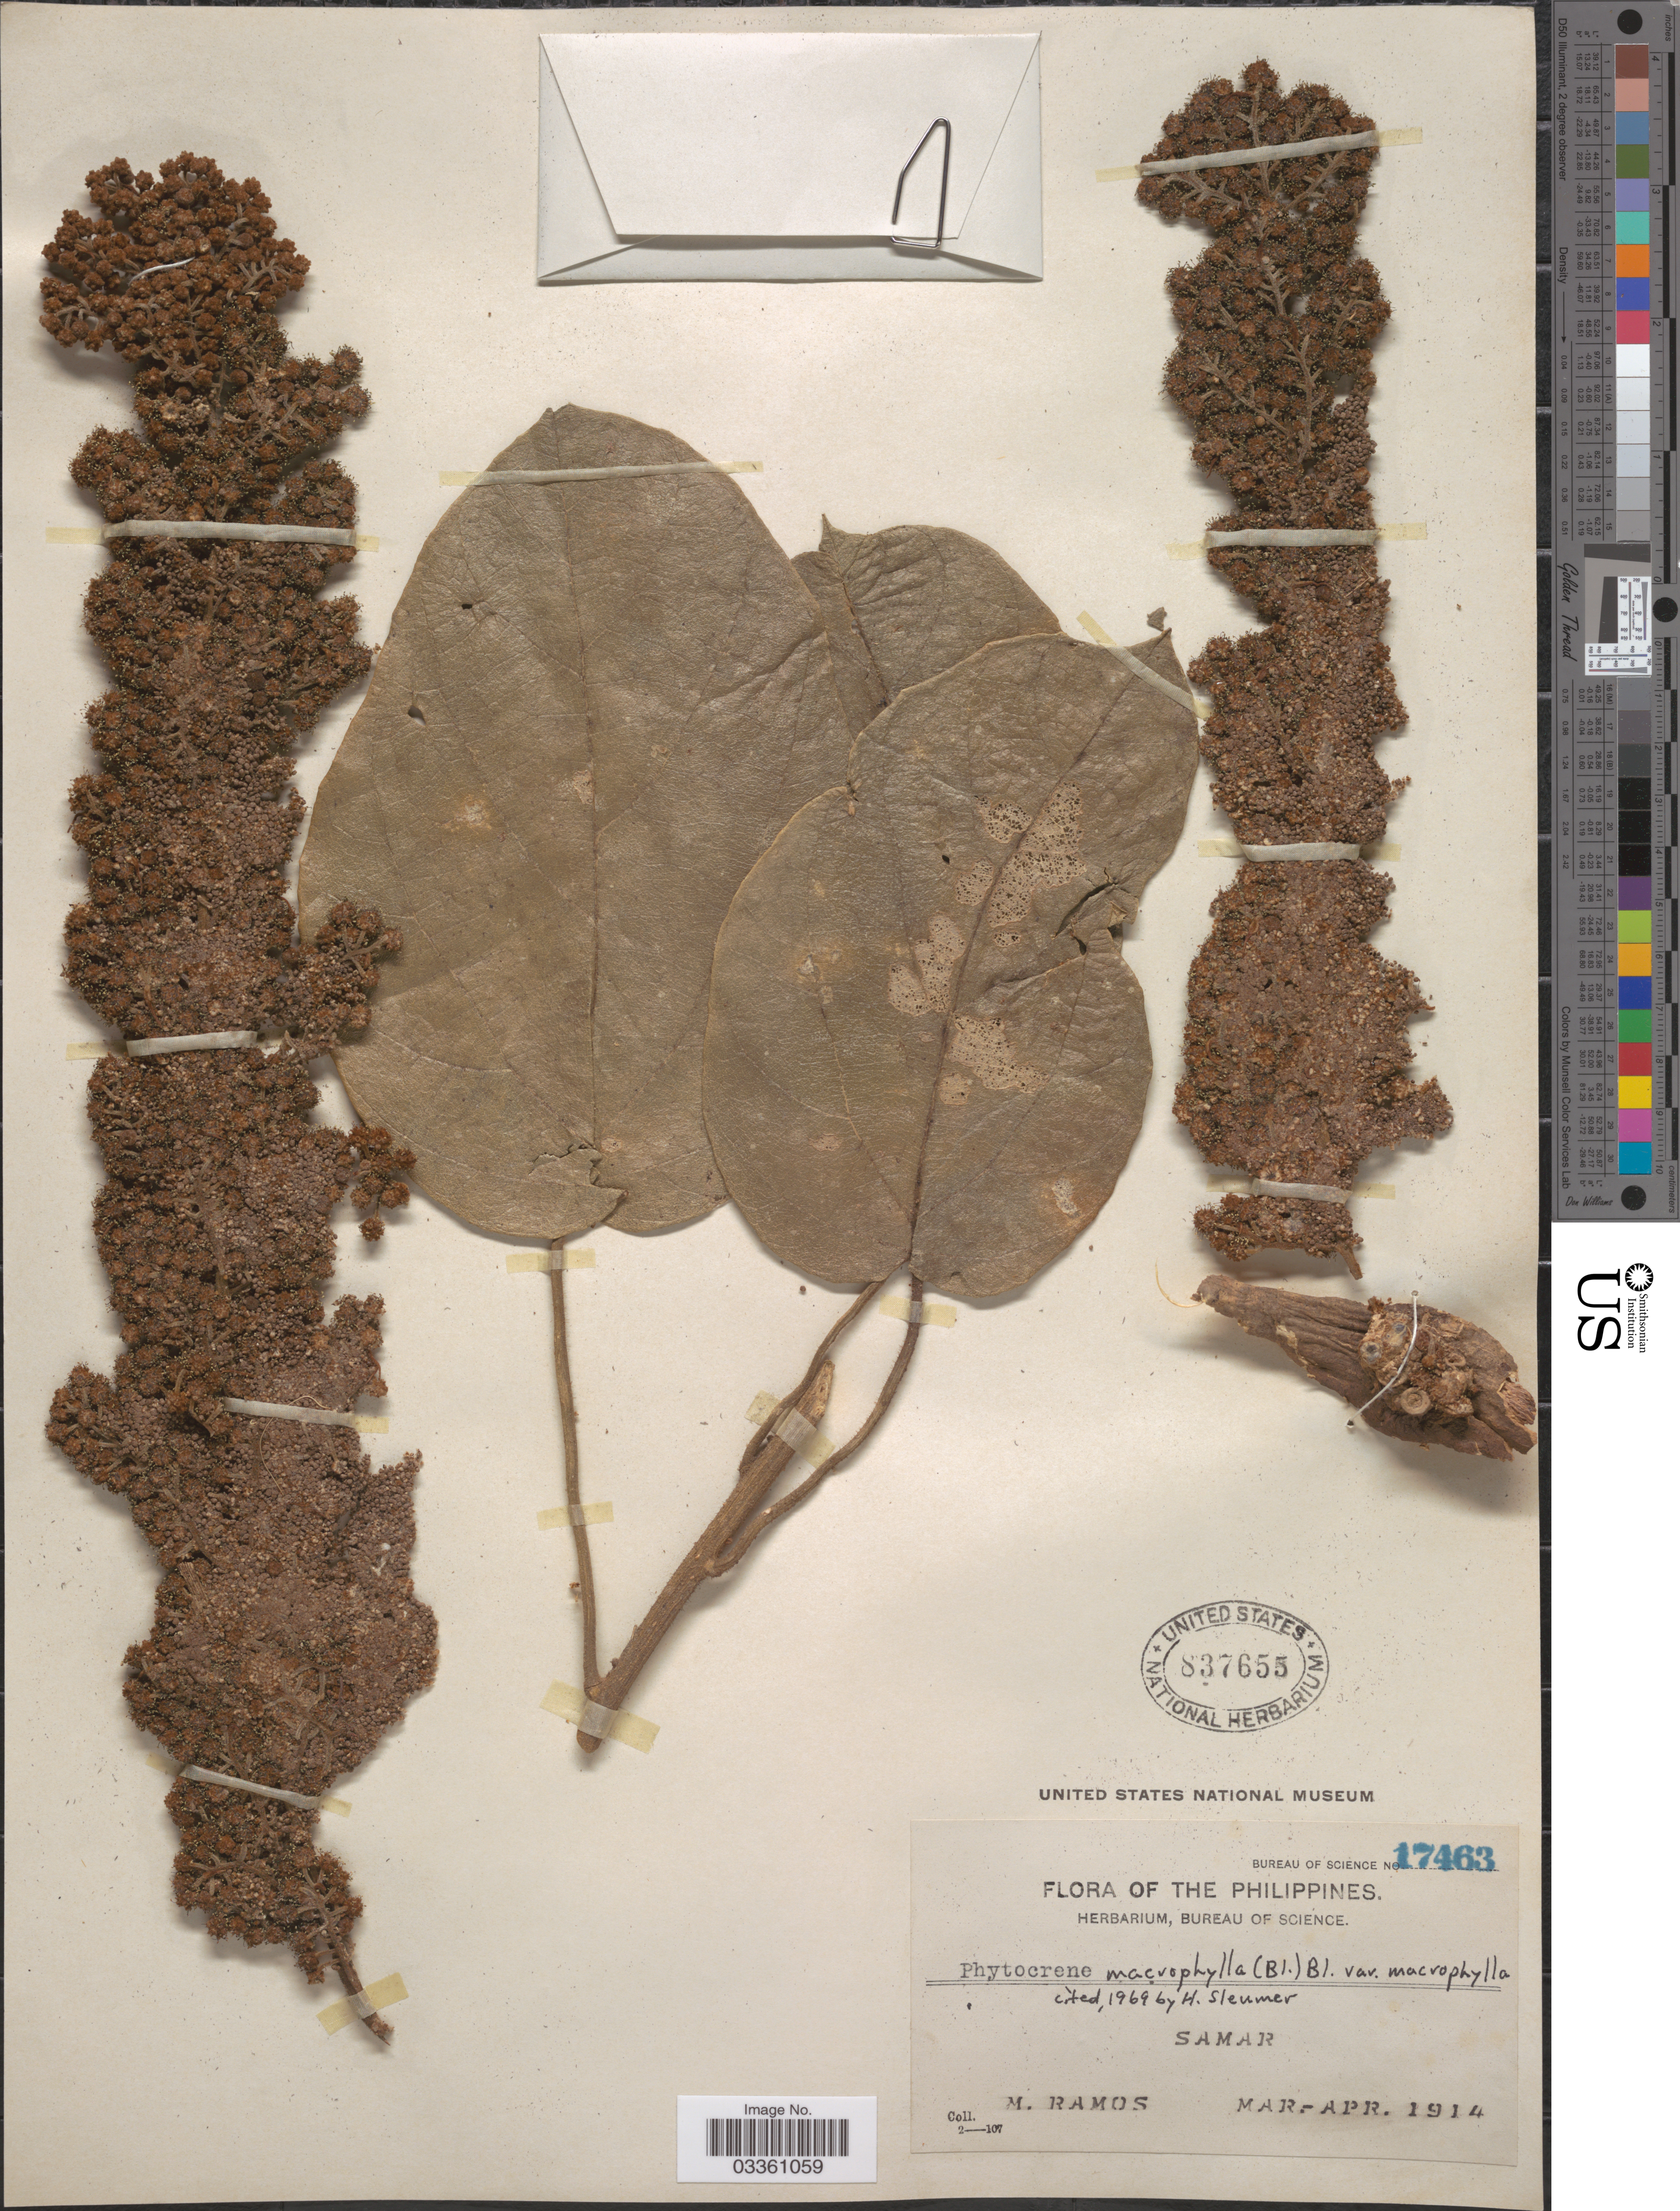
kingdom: Plantae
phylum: Tracheophyta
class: Magnoliopsida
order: Icacinales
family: Icacinaceae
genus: Phytocrene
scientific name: Phytocrene macrophylla var. macrophylla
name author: (Blume) Blume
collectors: M. Ramos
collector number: Bureau of Science 17463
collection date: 1914-03/1914-04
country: Philippines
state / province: Eastern Visayas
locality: Samar.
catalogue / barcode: US 837655